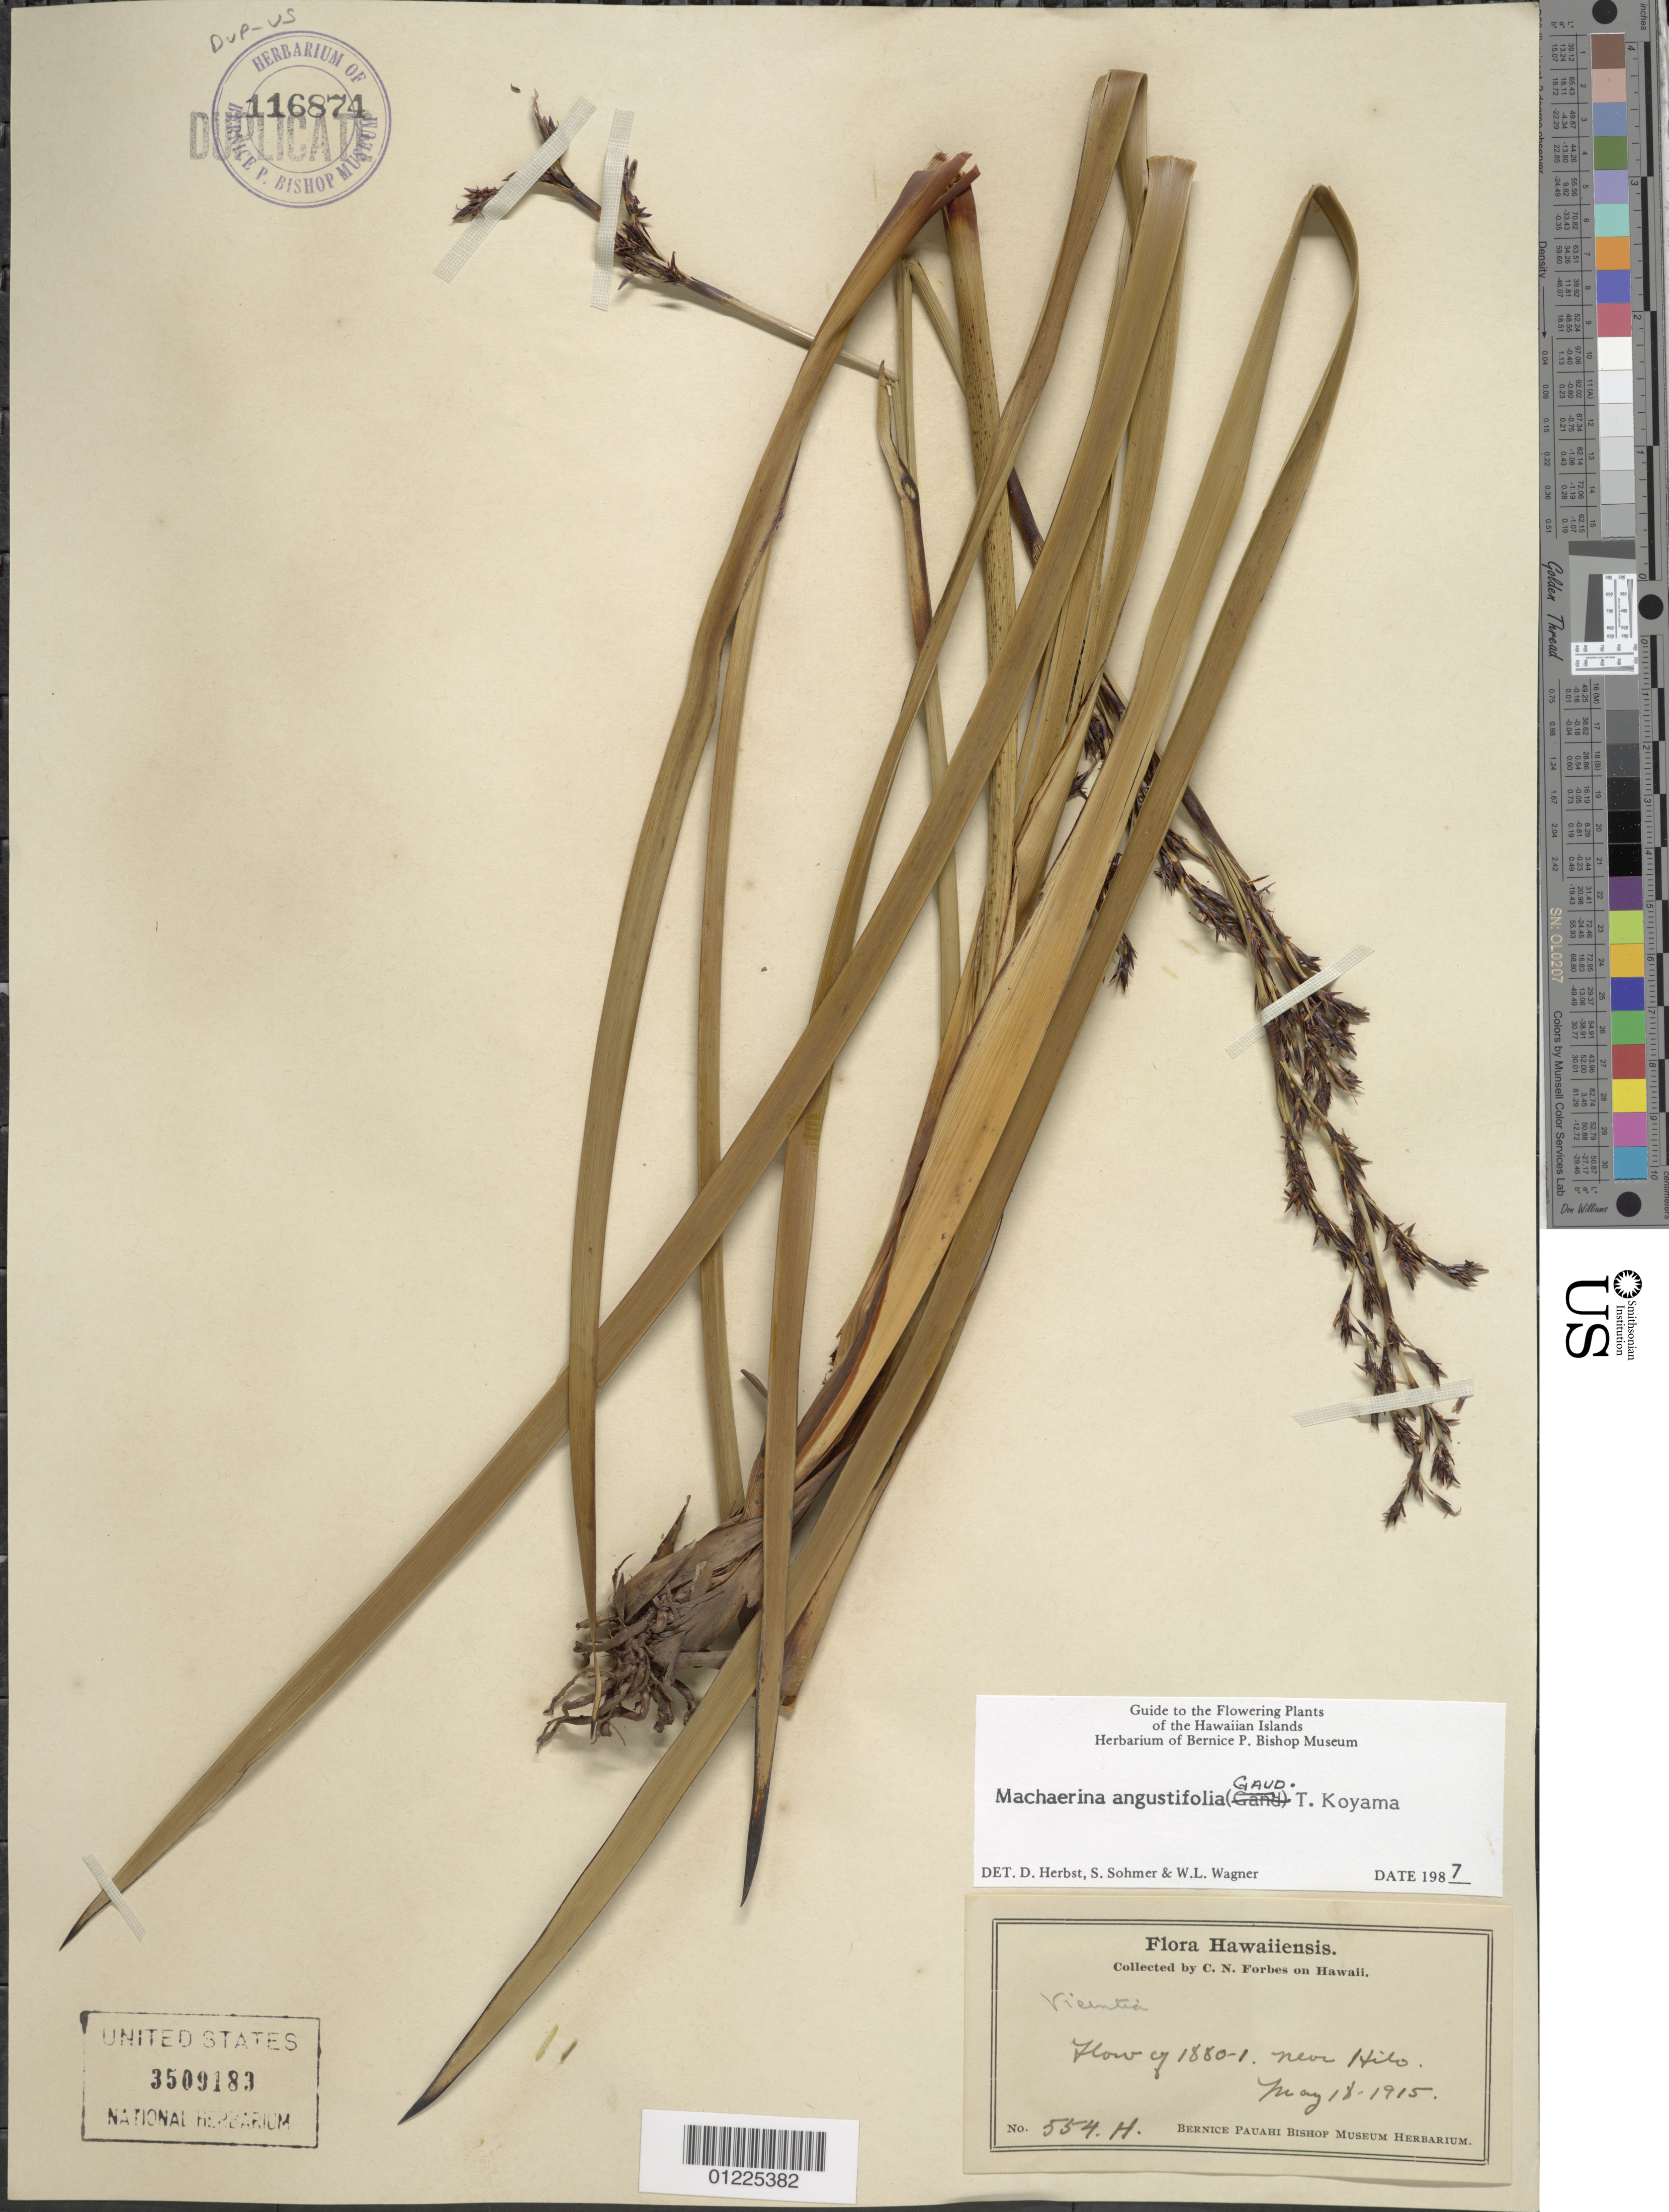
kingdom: Plantae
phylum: Tracheophyta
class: Liliopsida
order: Poales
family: Cyperaceae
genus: Machaerina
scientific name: Machaerina angustifolia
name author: (Gaudich.) T. Koyama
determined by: Herbst, D. R.; Sohmer, S. H.; Wagner, W. L.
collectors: C. N. Forbes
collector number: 554.H.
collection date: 1915-05-17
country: United States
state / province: Hawaii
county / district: Hawaii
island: Hawaii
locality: Flow 1880-1, near Hilo.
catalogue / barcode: US 3509183